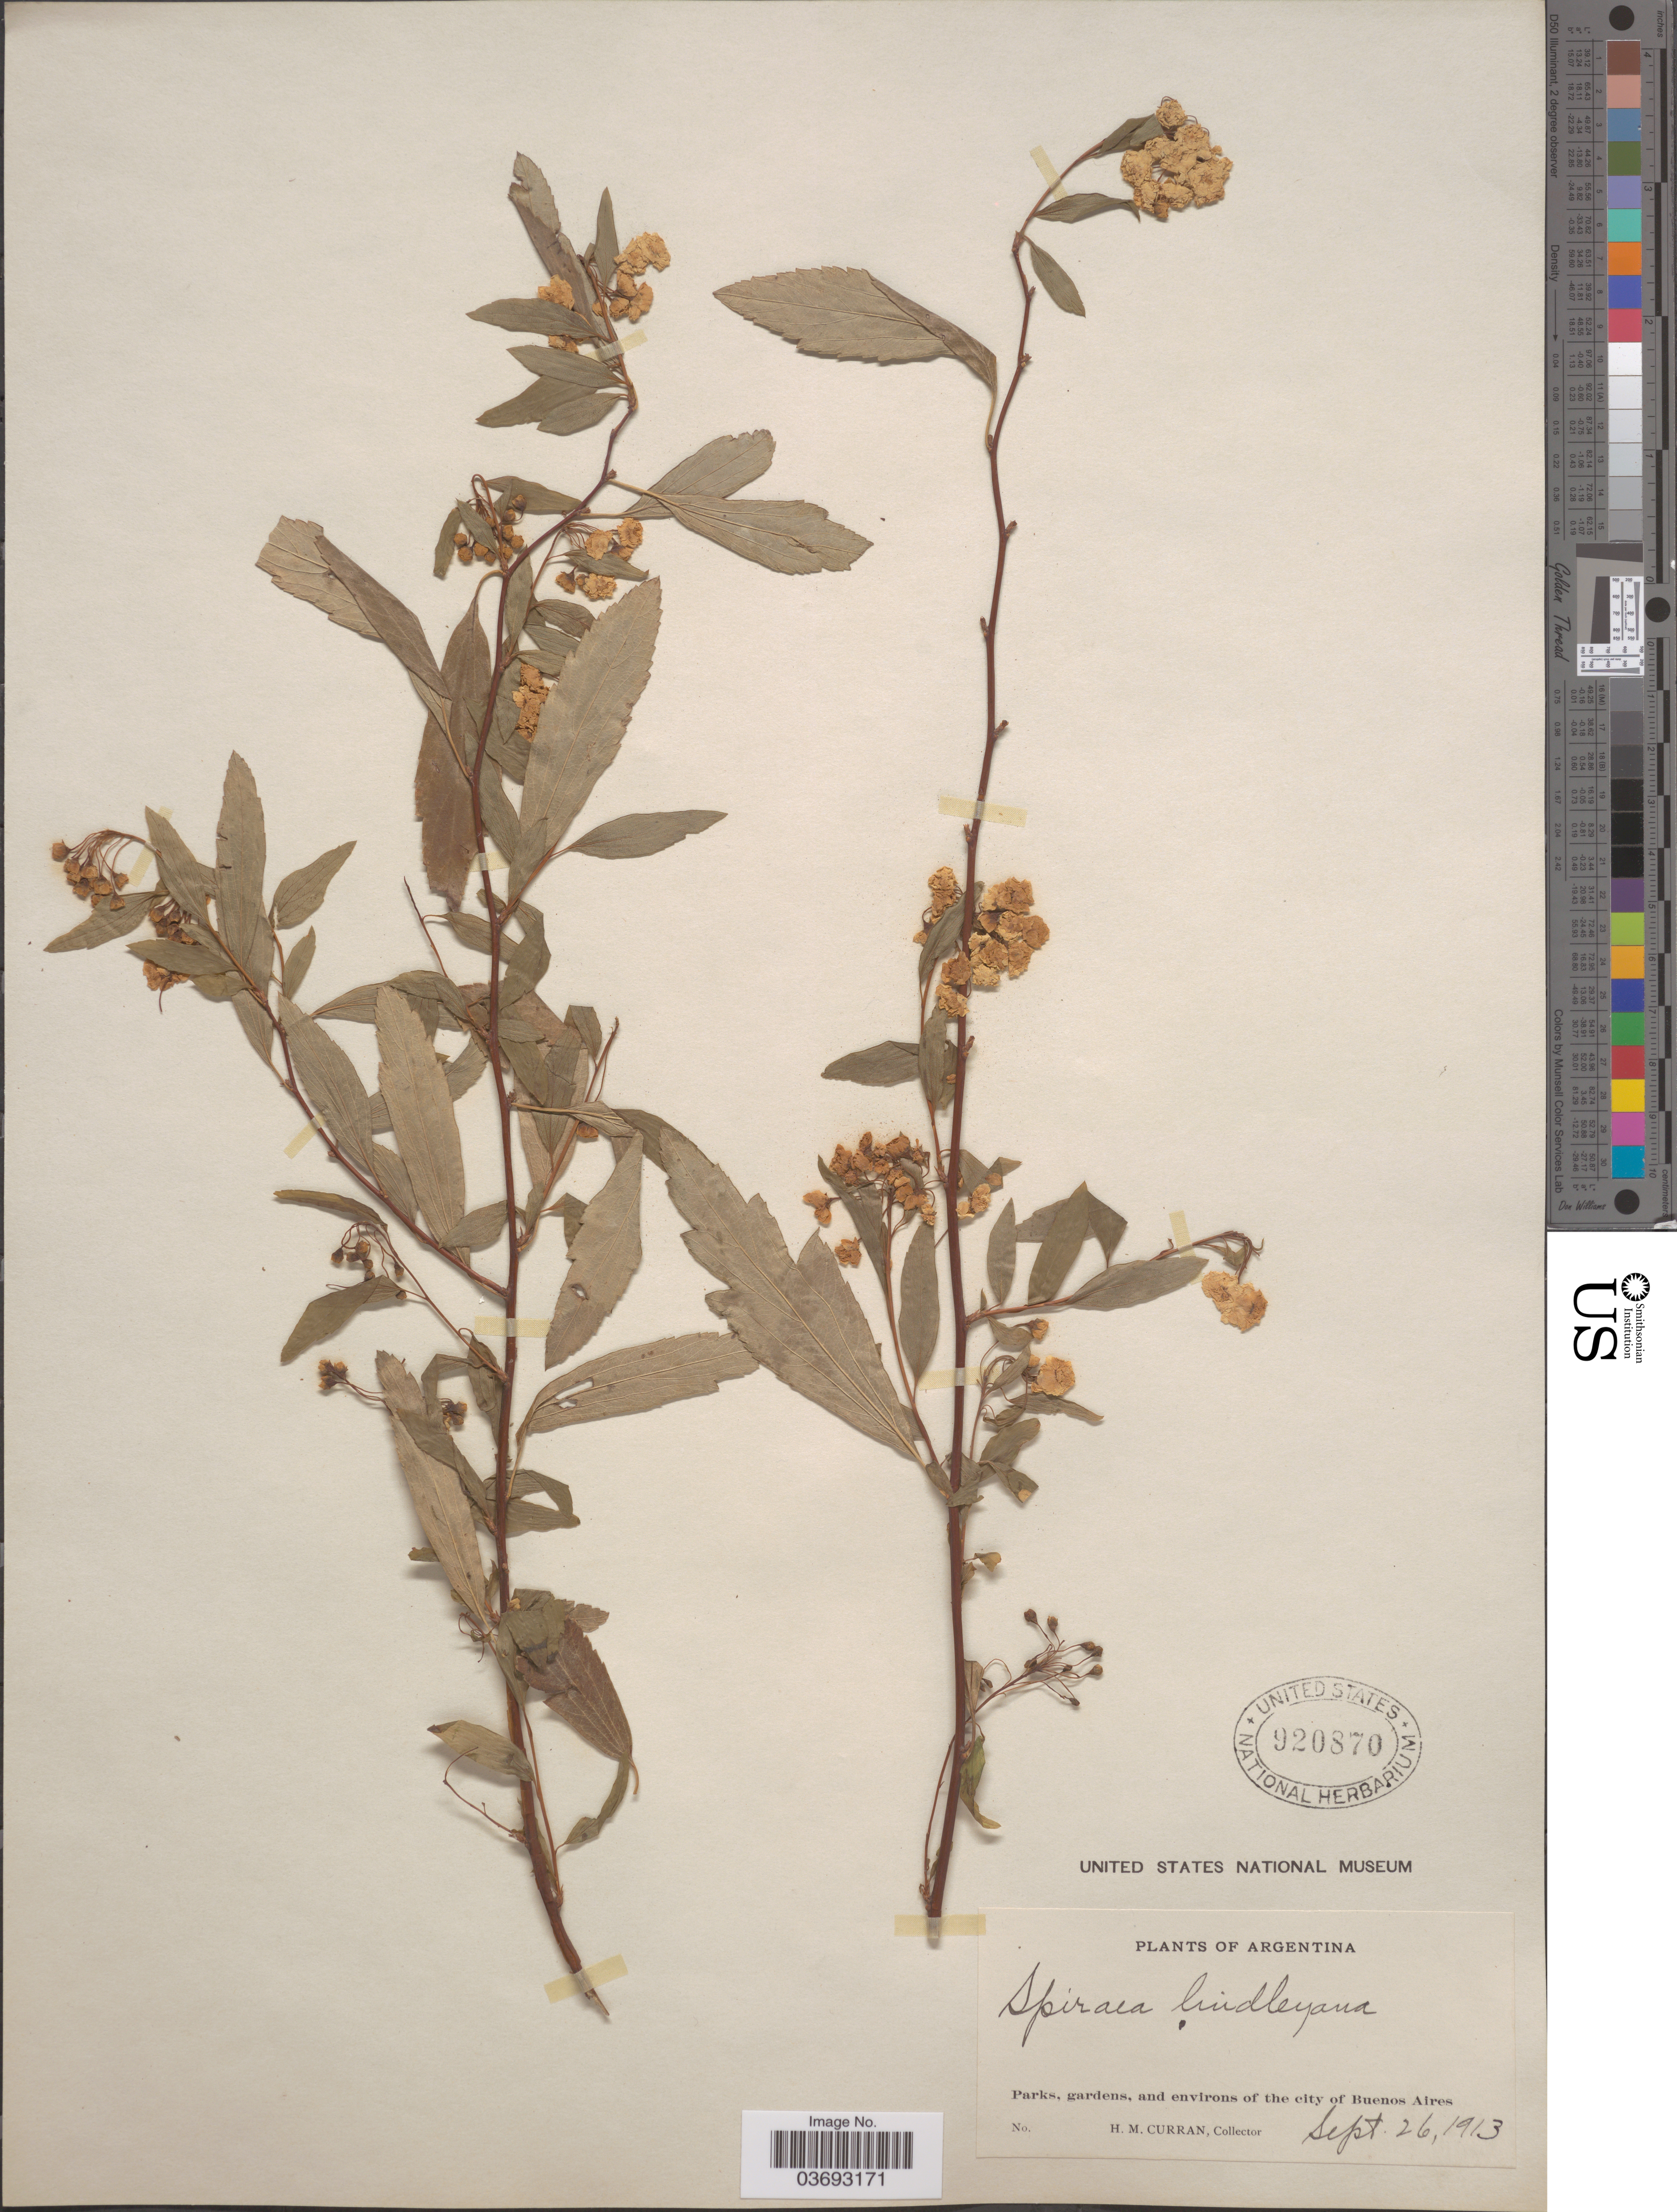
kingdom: Plantae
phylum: Tracheophyta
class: Magnoliopsida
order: Rosales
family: Rosaceae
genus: Spiraea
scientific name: Spiraea lindleyana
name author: Siebert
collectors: H. M. Curran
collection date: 1913-09-26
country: Argentina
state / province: Buenos Aires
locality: Parks, gardens, and environs of the city of Buenos Aires.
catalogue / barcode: US 920870